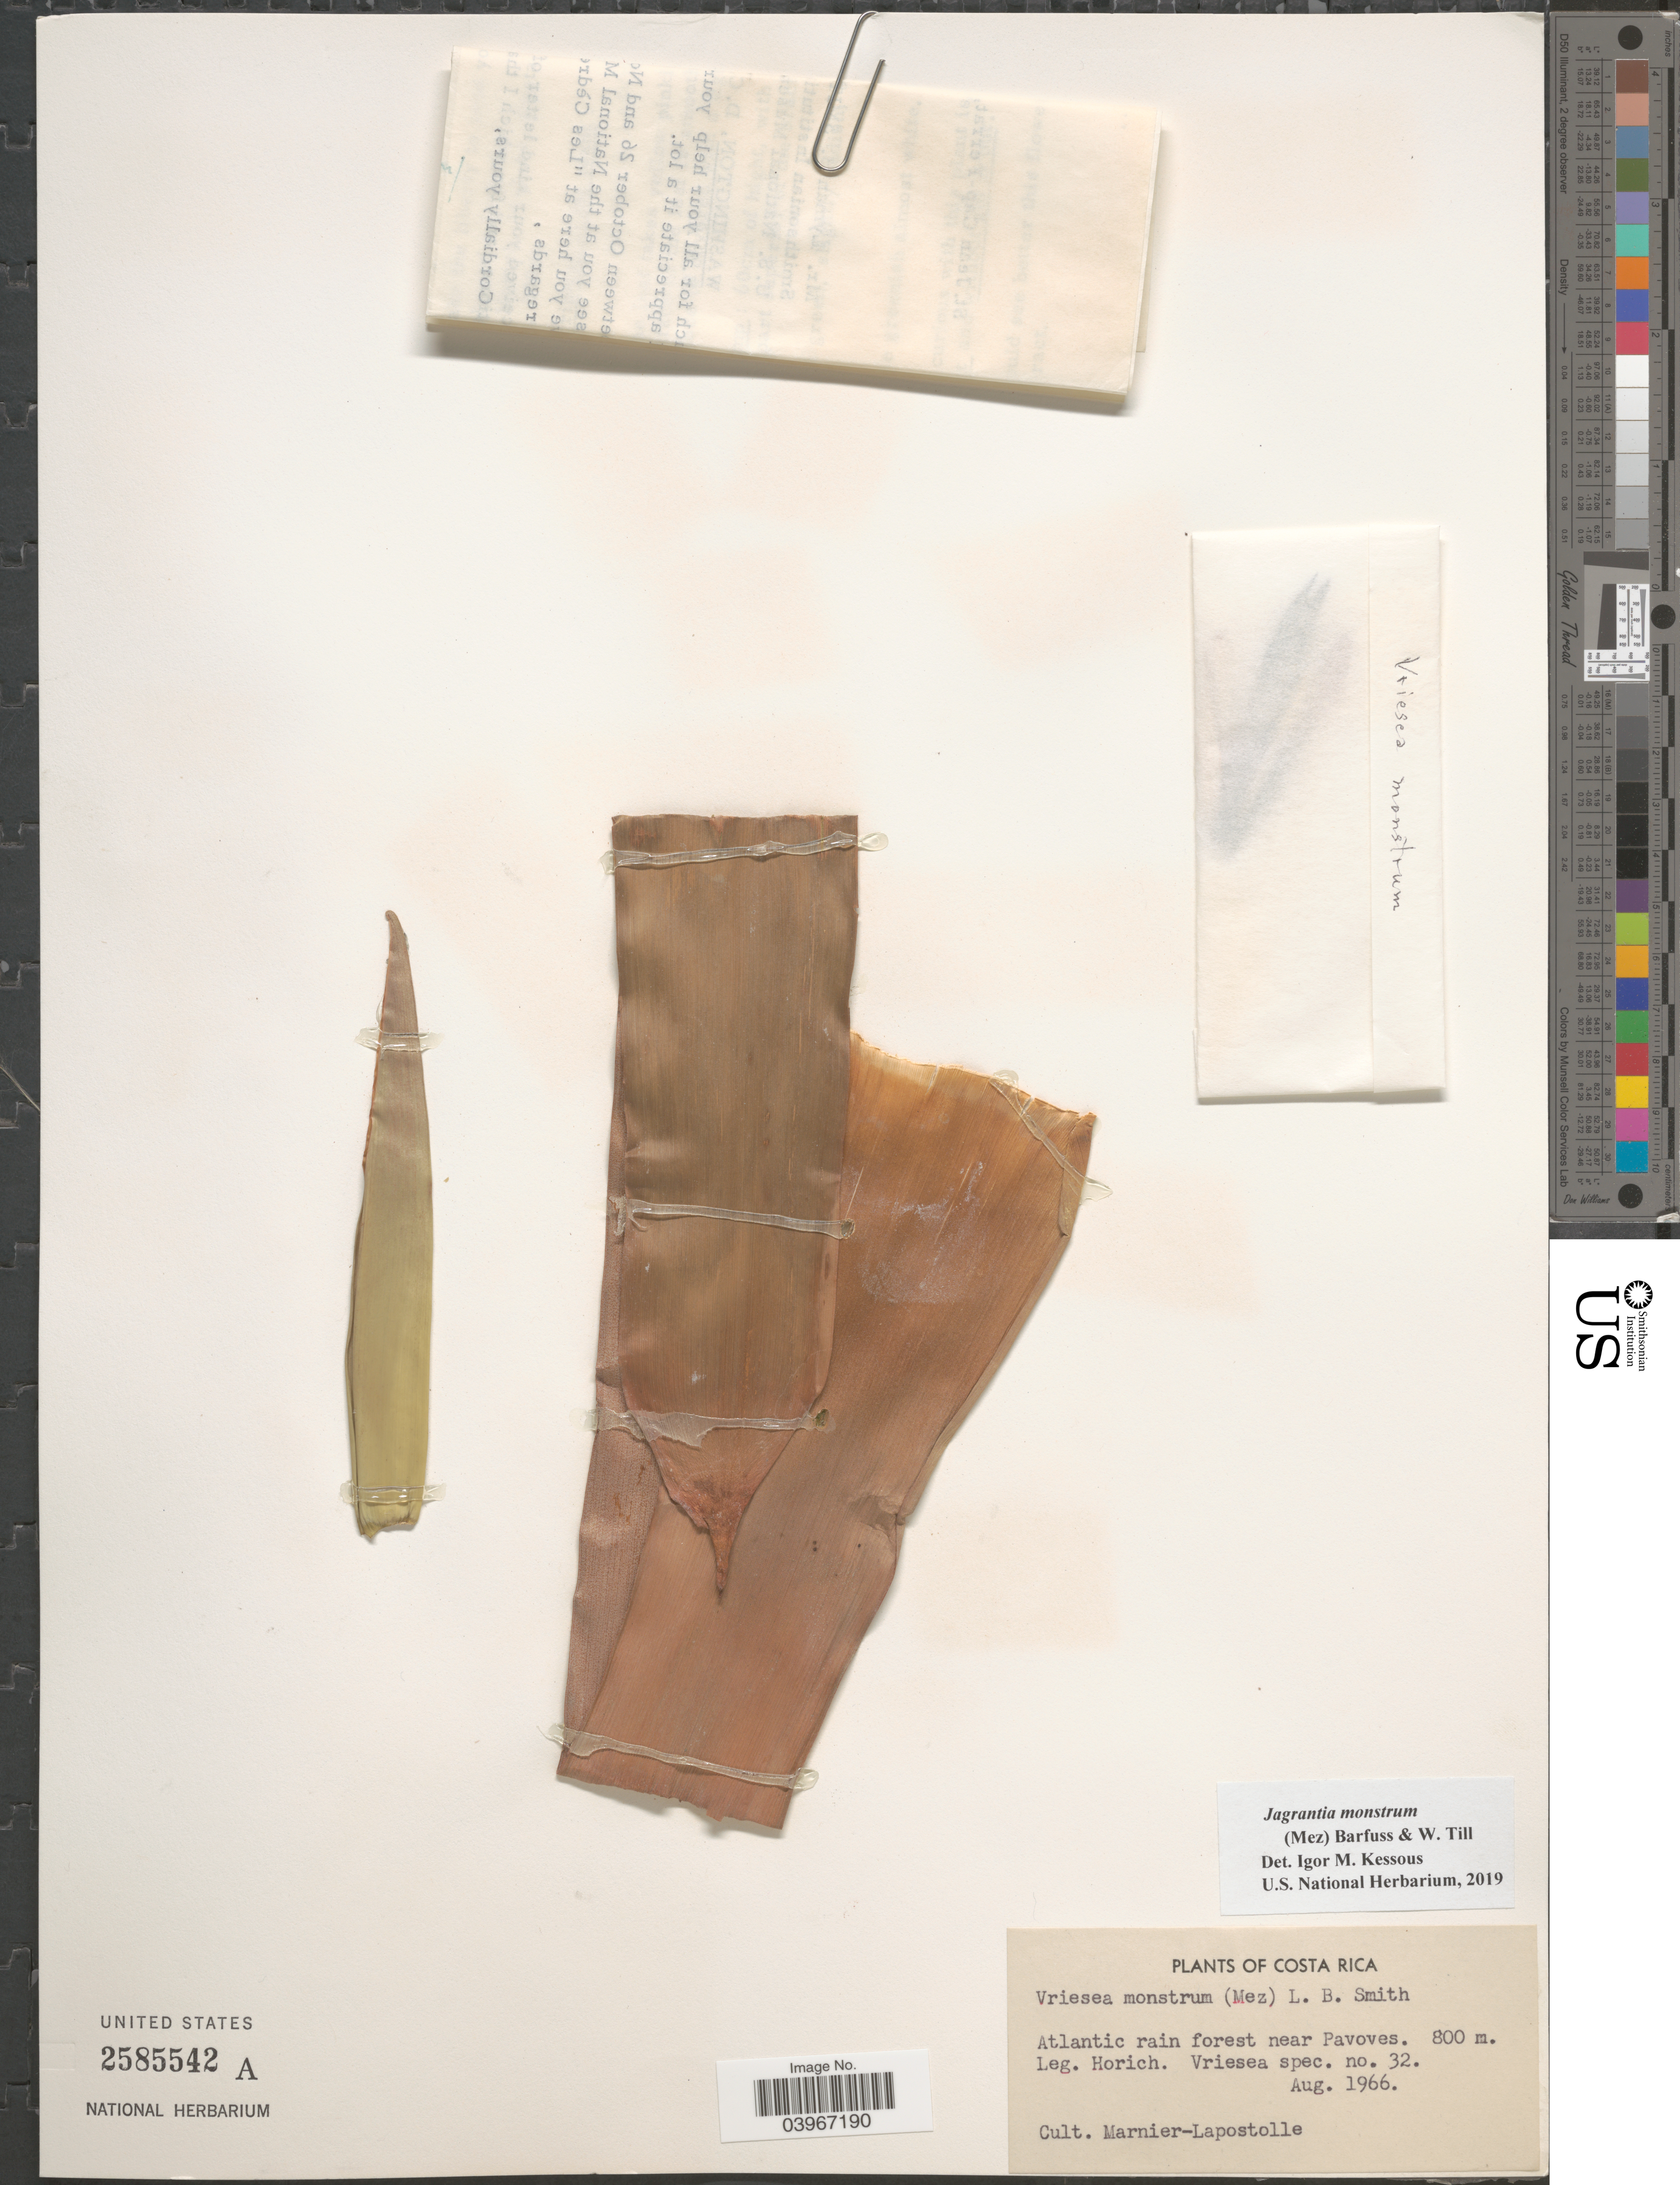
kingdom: Plantae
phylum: Tracheophyta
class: Liliopsida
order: Poales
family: Bromeliaceae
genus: Jagrantia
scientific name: Jagrantia monstrum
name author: (Mez) Barfuss & W. Till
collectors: -- Marnier-Lapostolle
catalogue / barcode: US 2585542A